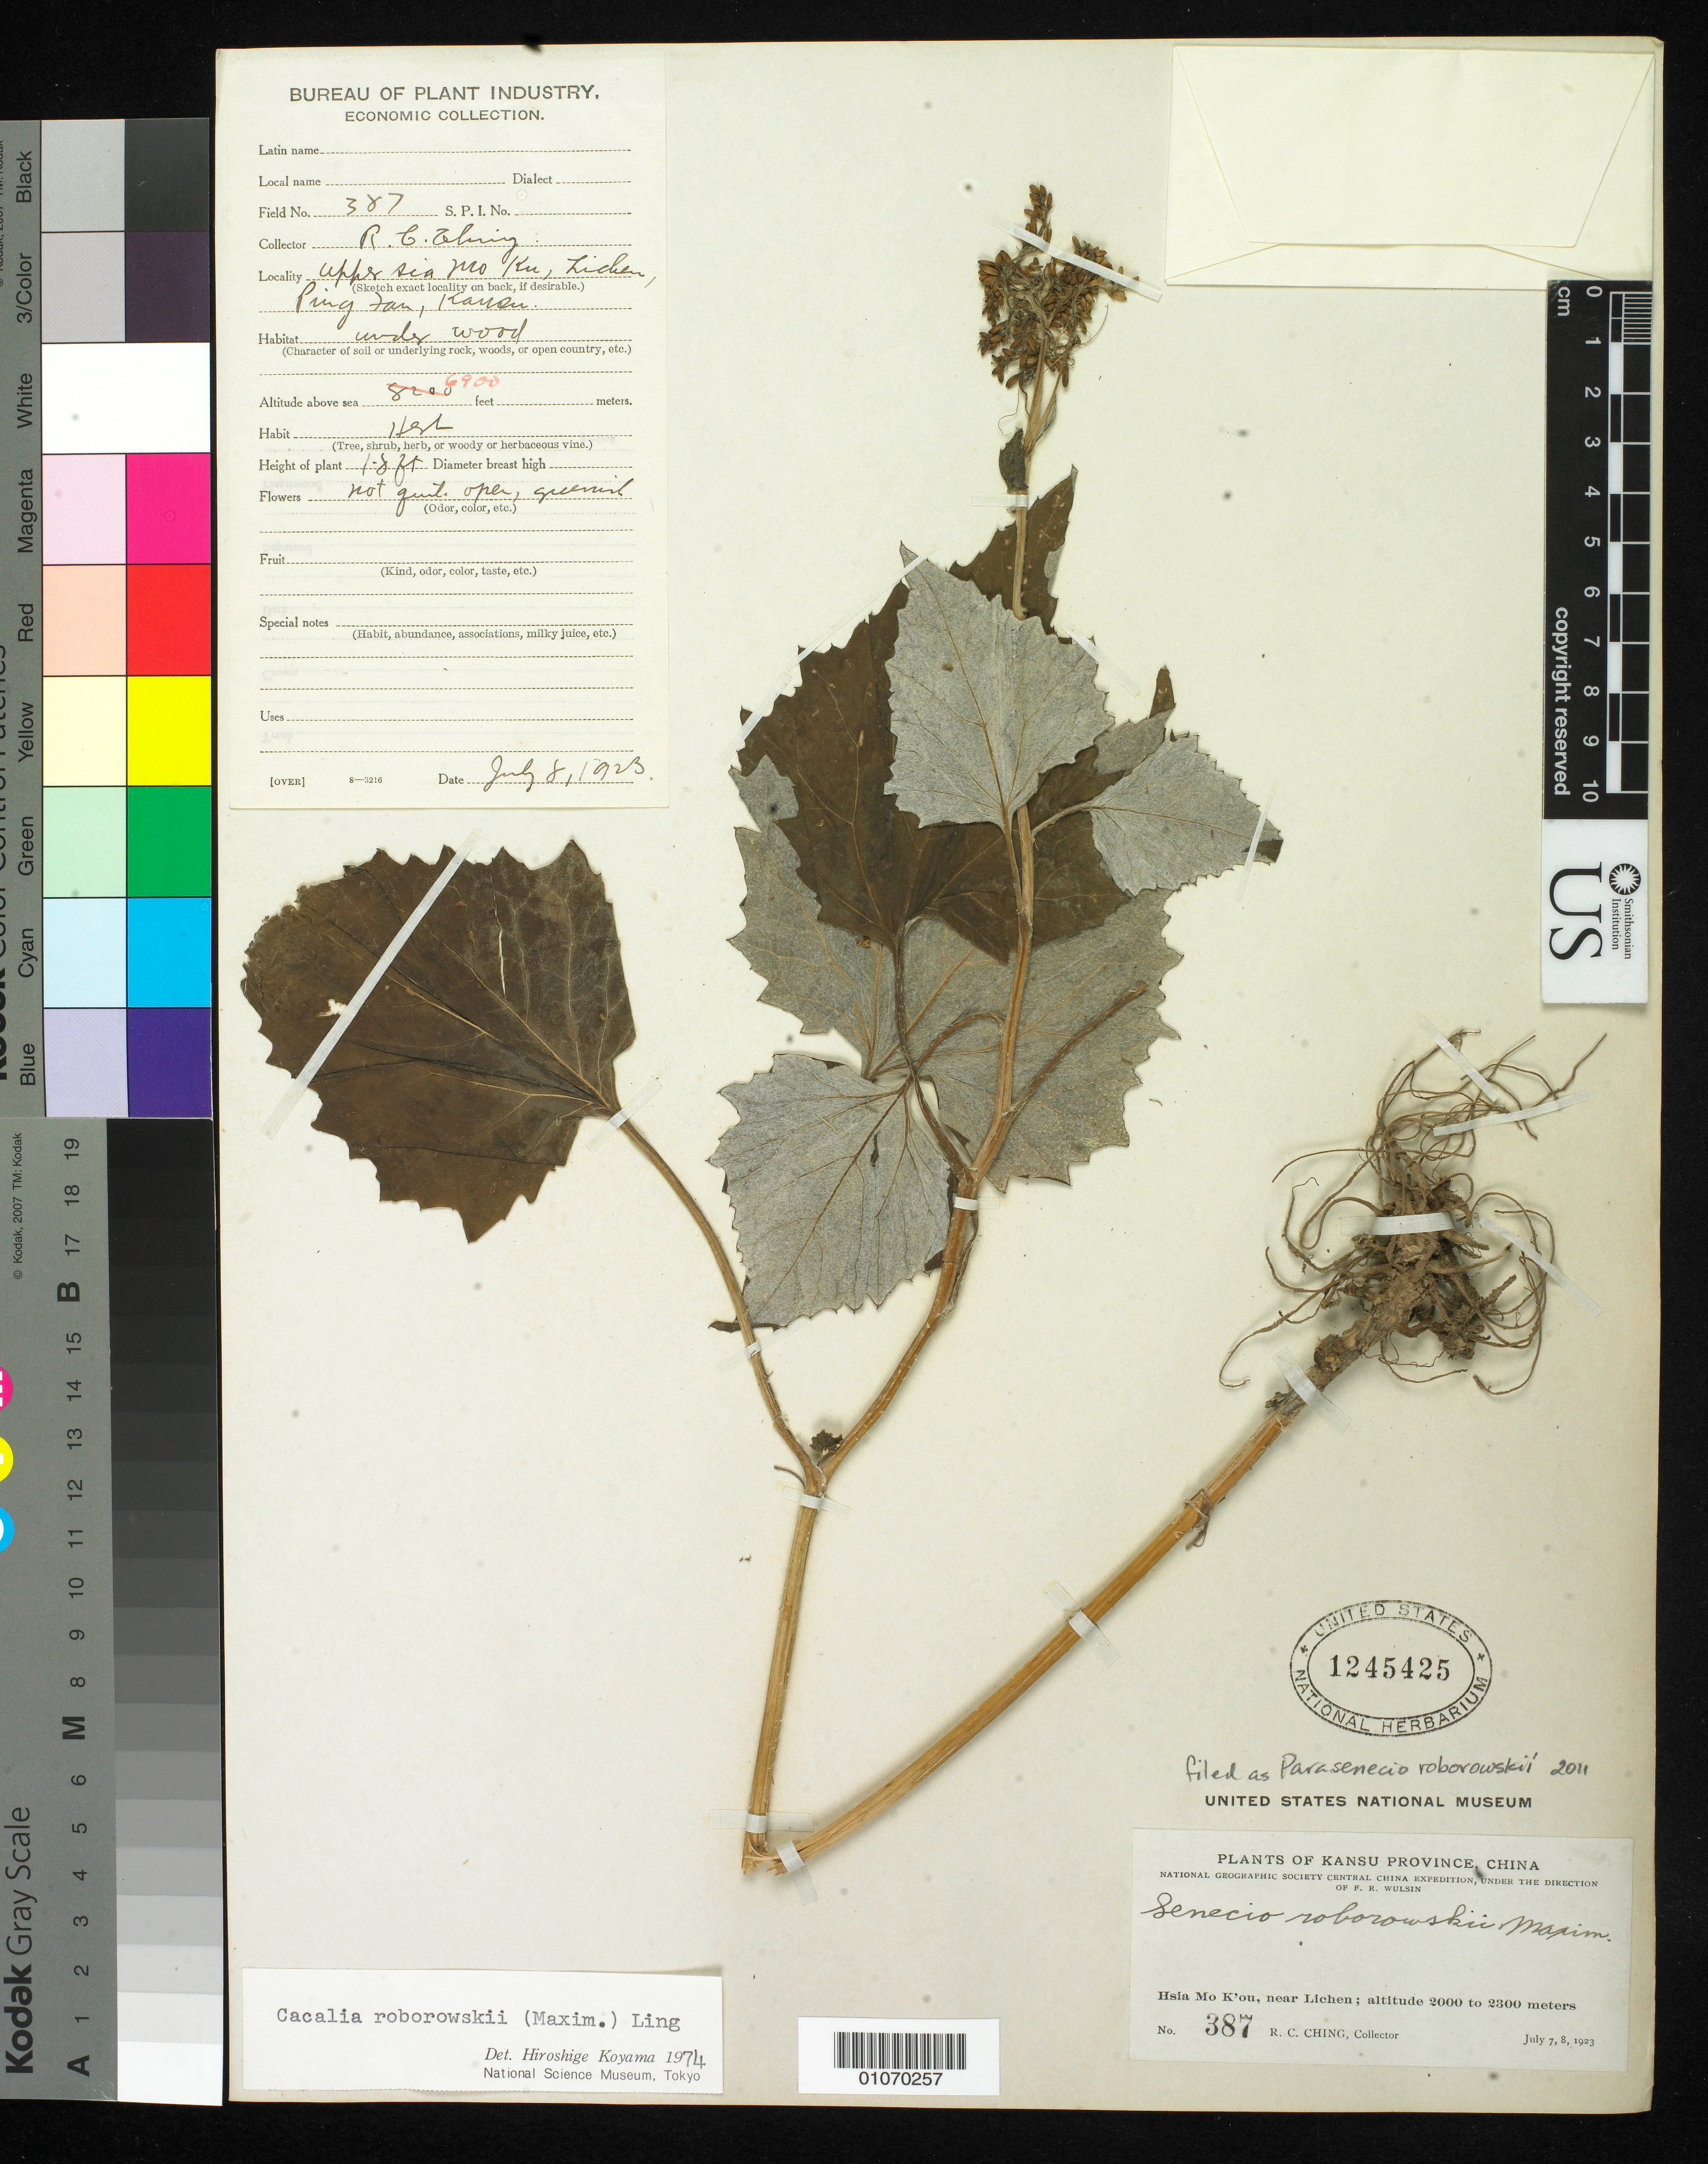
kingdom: Plantae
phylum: Tracheophyta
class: Magnoliopsida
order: Asterales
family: Asteraceae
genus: Parasenecio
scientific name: Parasenecio roborowskii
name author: (Maxim.) Y.L. Chen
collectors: R. C. Ching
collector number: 387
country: China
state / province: Gansu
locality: Upper Hsia Mo K'ou, near Lichen, Ping Tau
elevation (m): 2103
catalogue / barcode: US 1245425